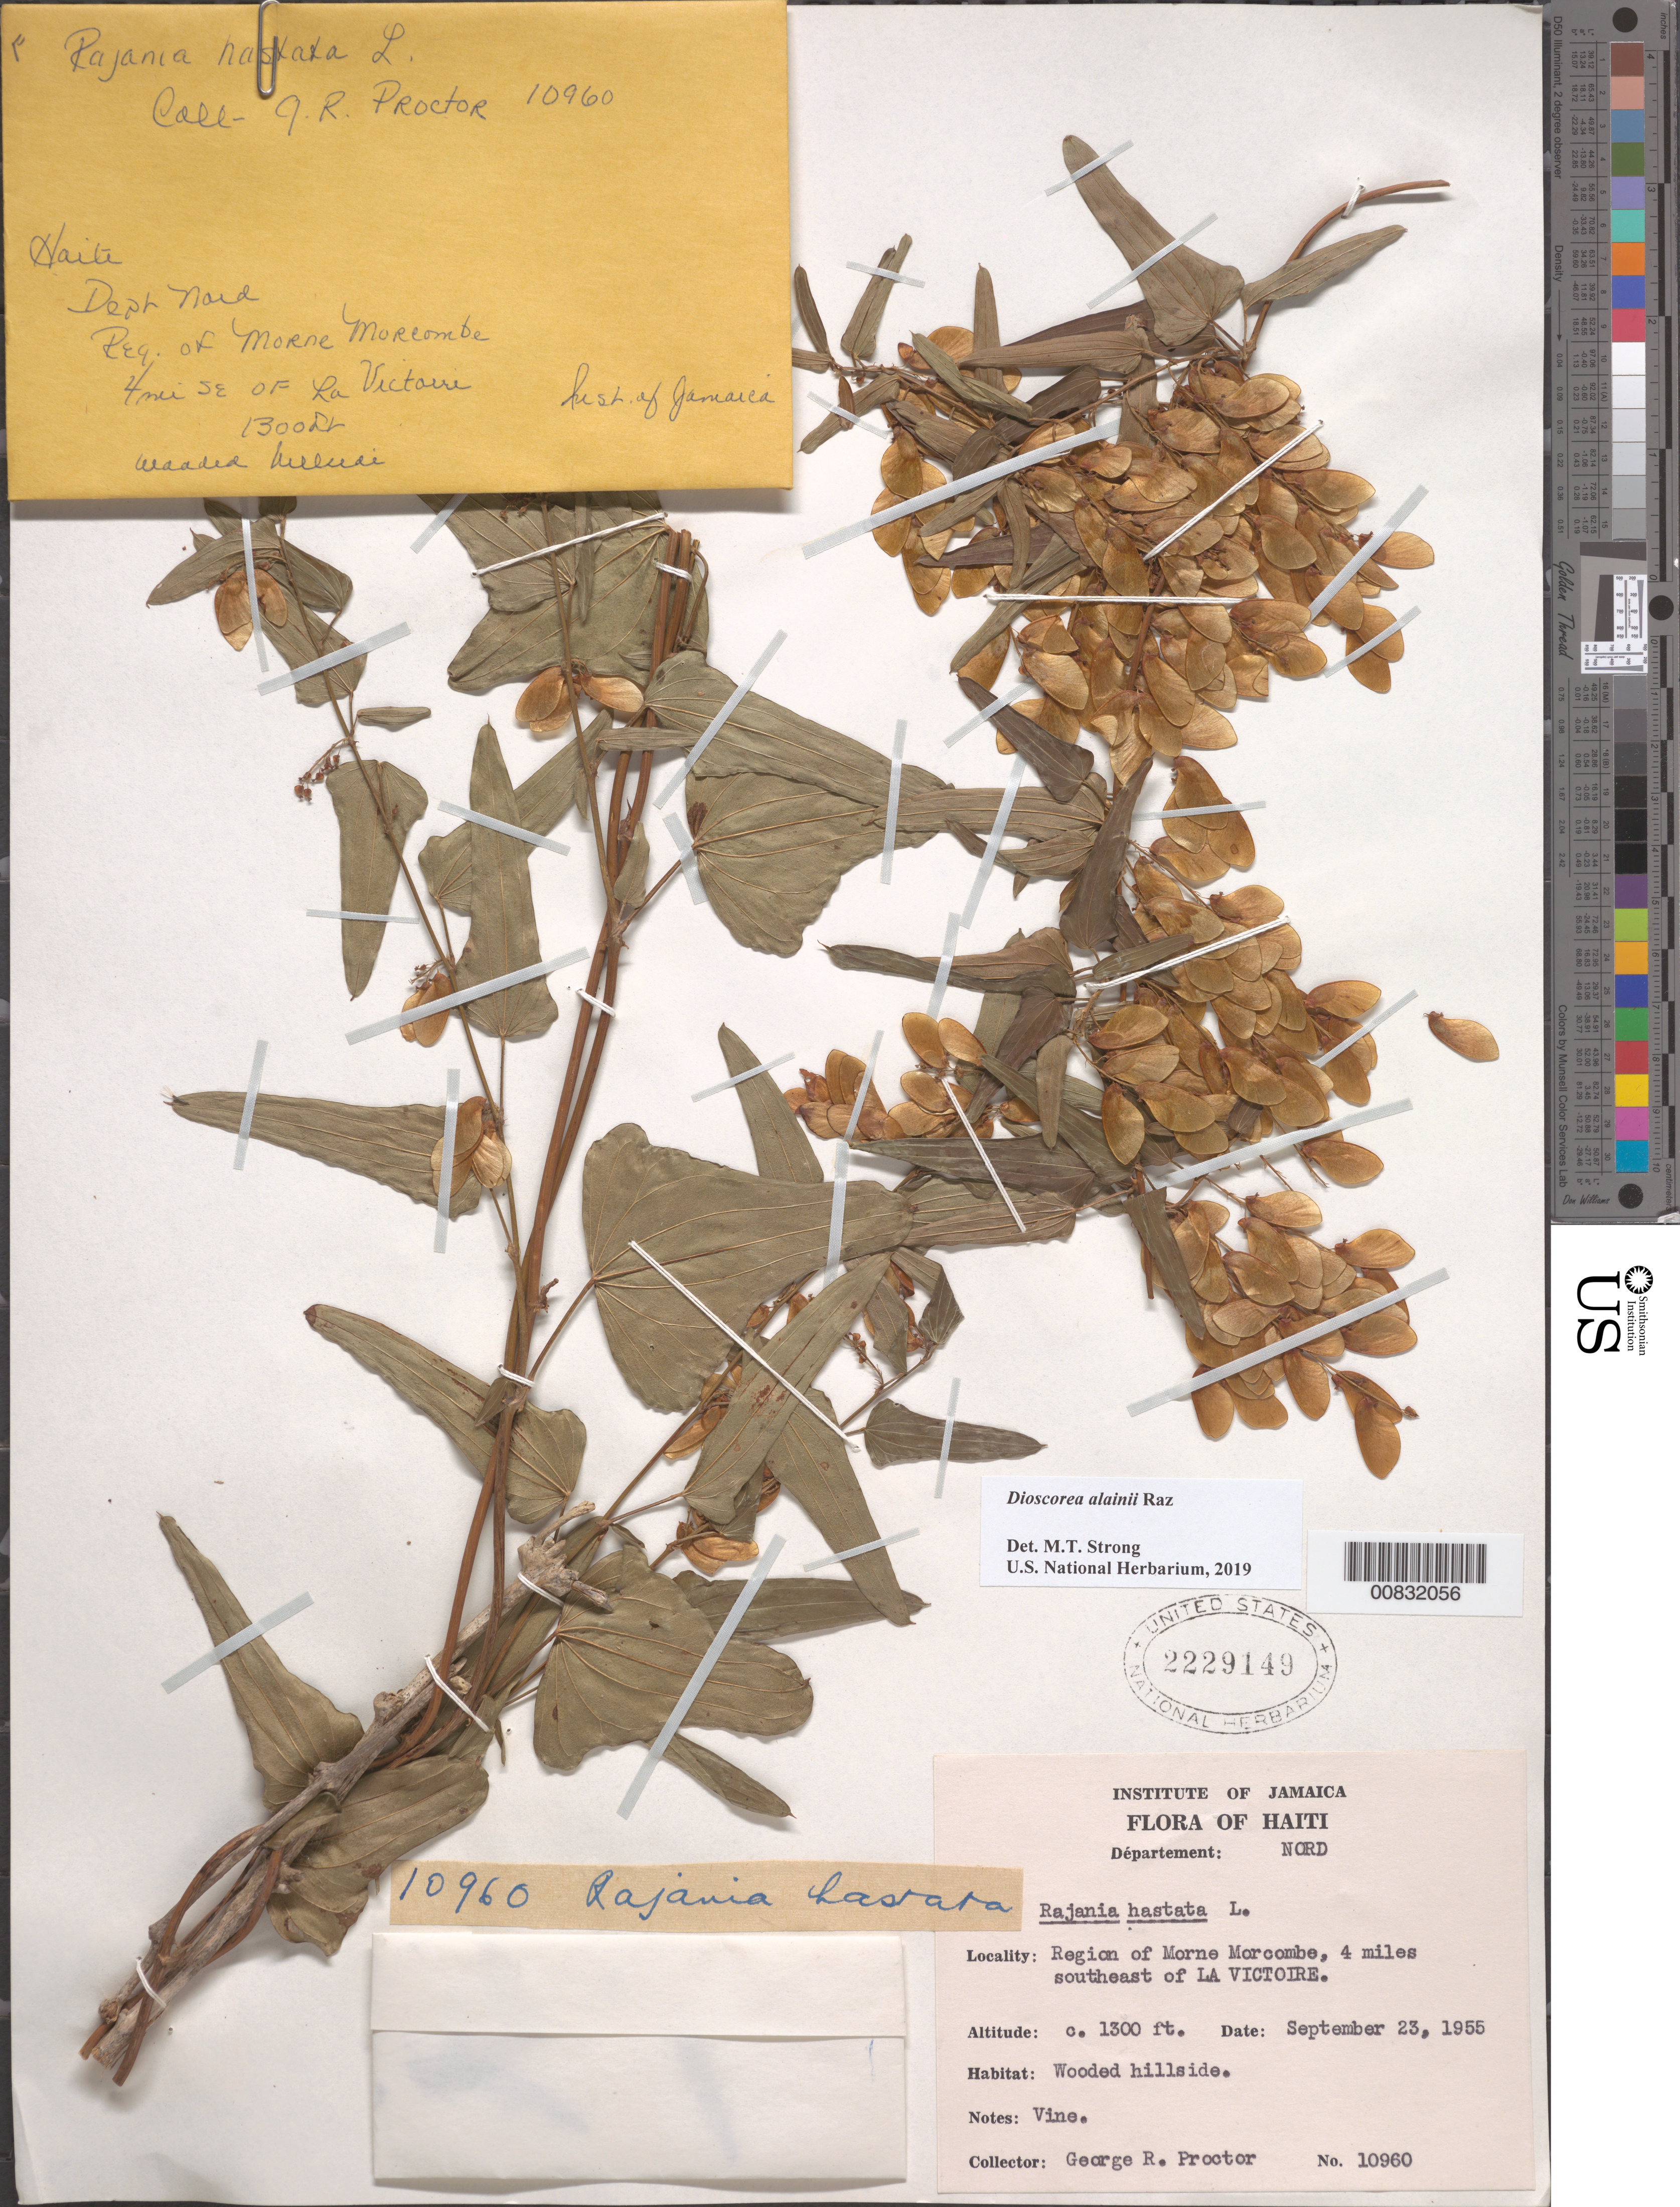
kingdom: Plantae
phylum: Tracheophyta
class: Liliopsida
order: Dioscoreales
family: Dioscoreaceae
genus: Dioscorea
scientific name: Dioscorea alainii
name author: Raz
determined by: Strong, M. T., (US), Smithsonian Institution - National Museum of Natural History (UNITED STATES)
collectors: G. R. Proctor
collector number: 10960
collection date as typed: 23 Sep 1955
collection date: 1955-09-23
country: Haiti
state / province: Nord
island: Hispaniola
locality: Region of Morne Morcombe, 4 miles southeast of La Victoire.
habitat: Wooded hillside.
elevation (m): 396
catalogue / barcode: US 2229149